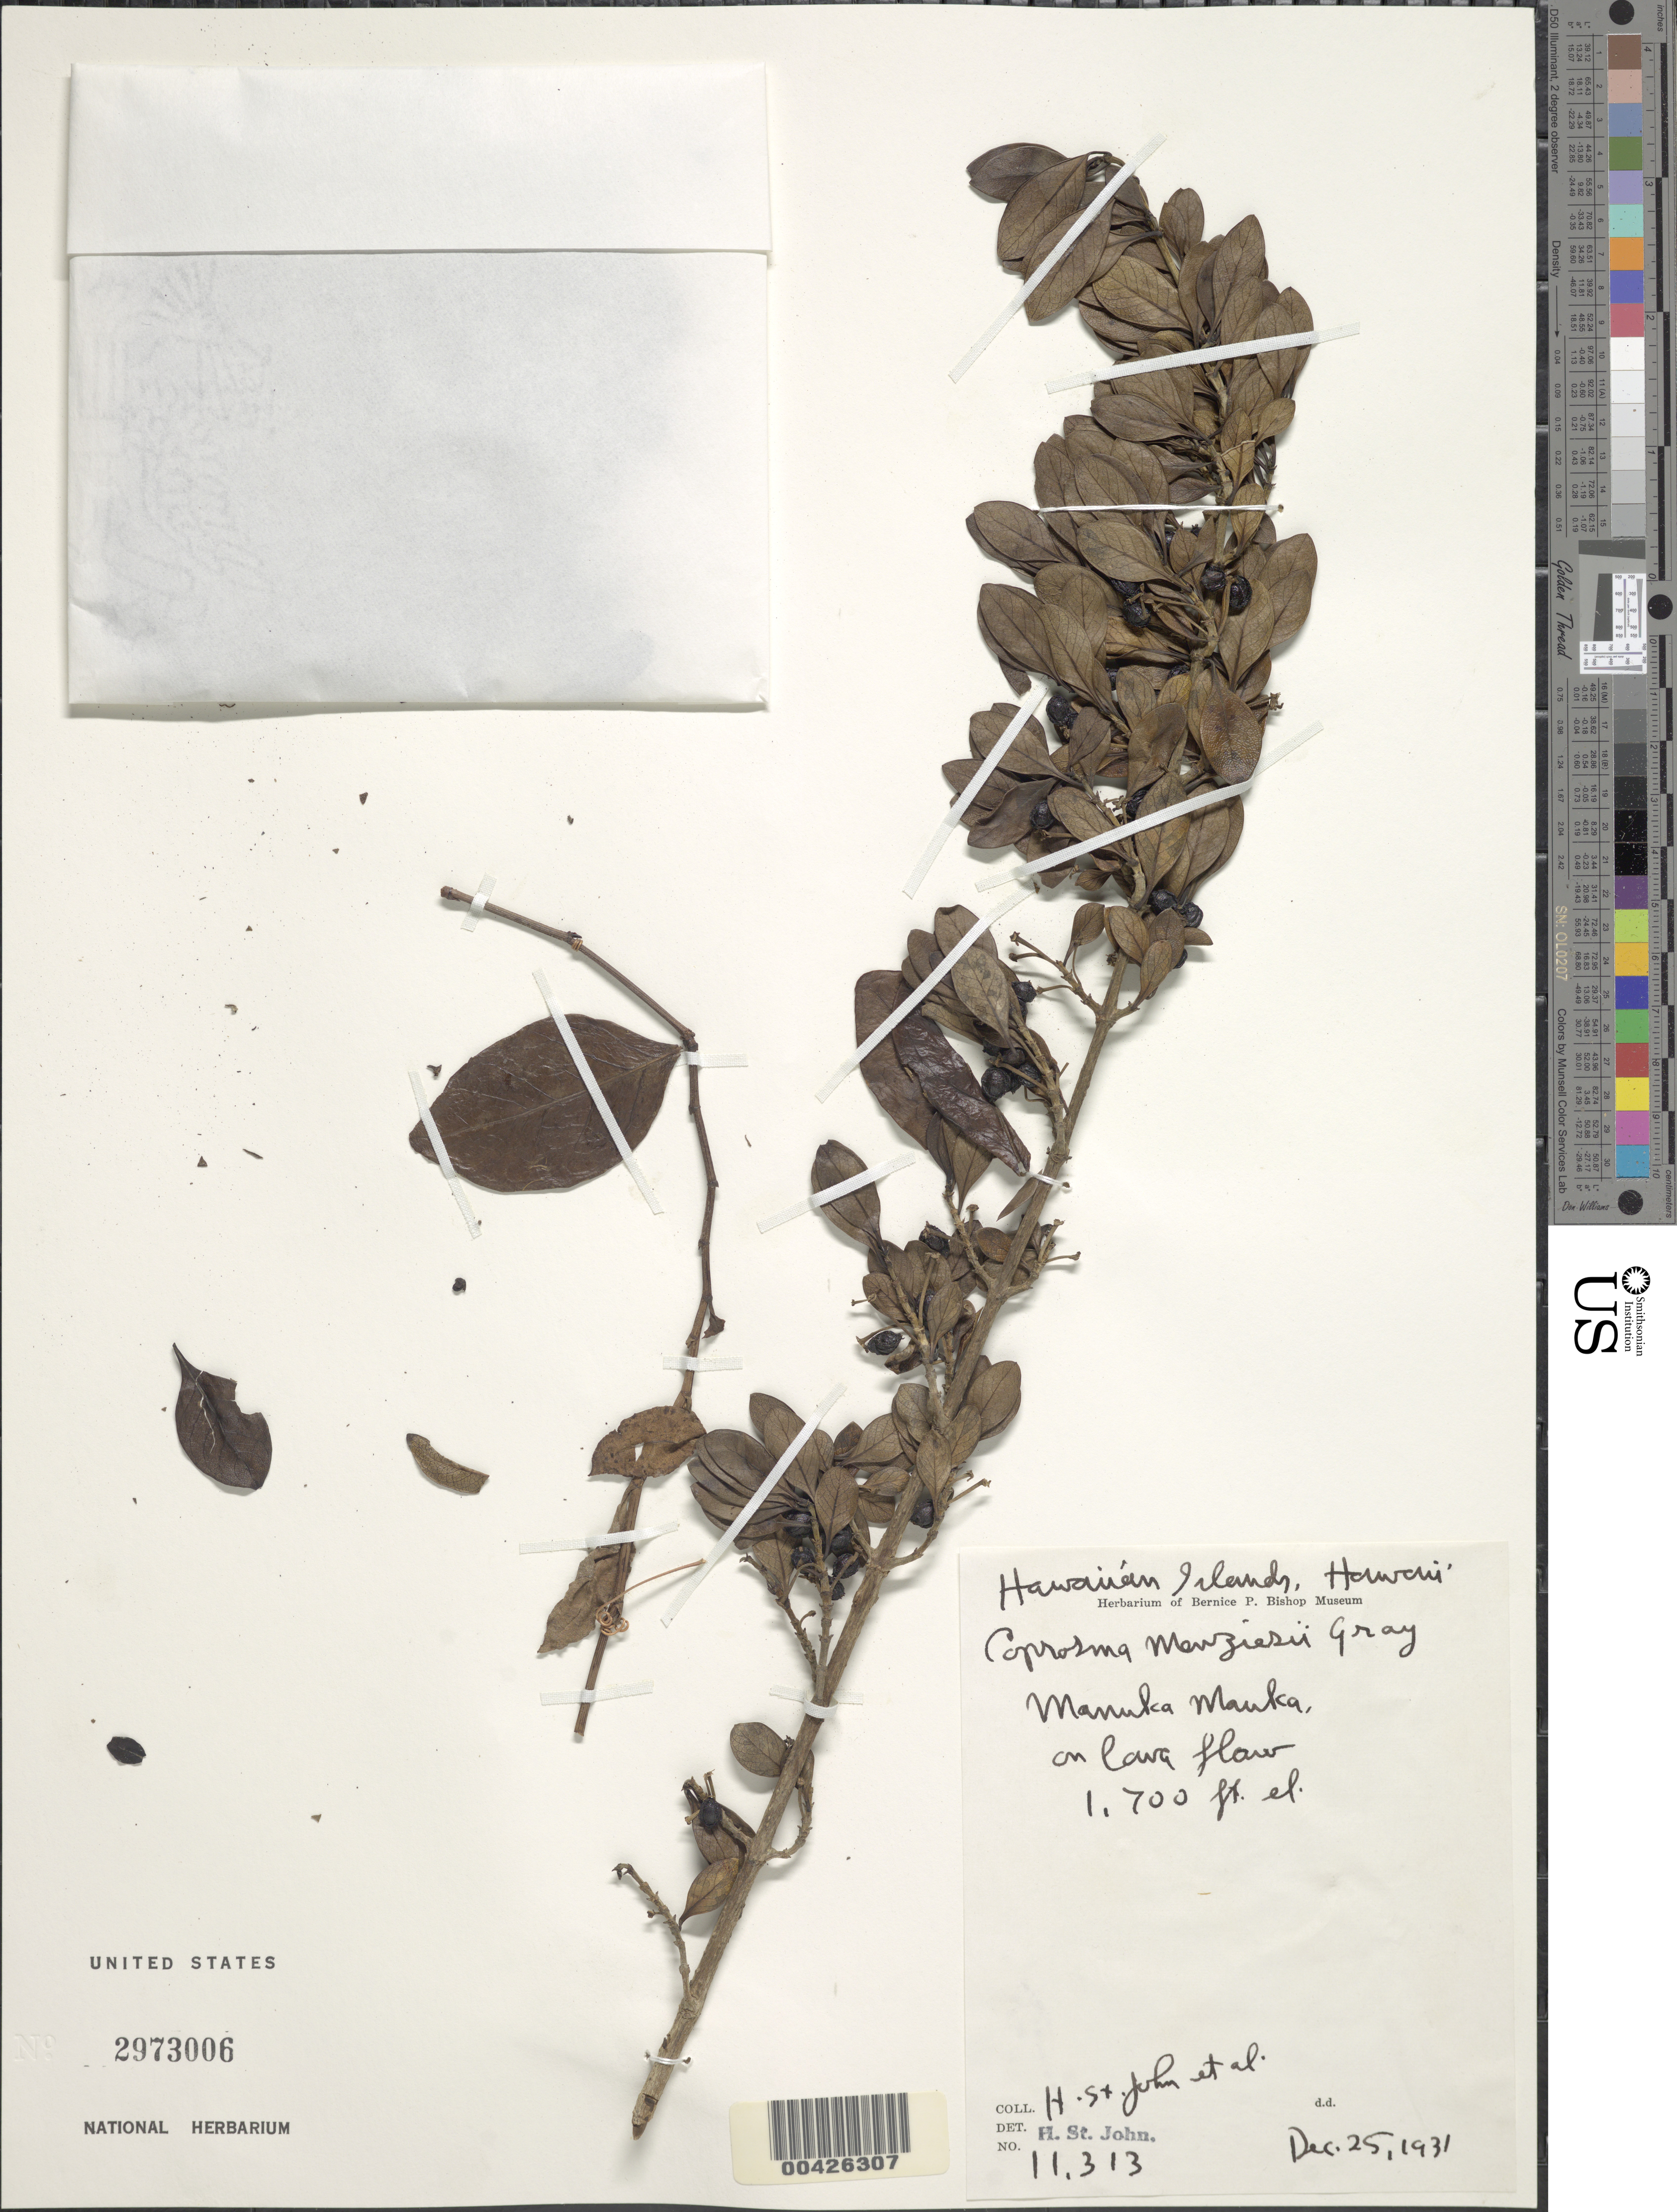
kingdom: Plantae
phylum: Tracheophyta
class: Magnoliopsida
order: Gentianales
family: Rubiaceae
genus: Coprosma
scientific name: Coprosma menziesii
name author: A. Gray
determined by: St. John, H.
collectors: H. St. John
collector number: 11313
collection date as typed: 25 Dec 1931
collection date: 1931-12-25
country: United States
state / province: Hawaii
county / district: Kauai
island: Kaua'i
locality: Manuka Mauka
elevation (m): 518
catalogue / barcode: US 2973006